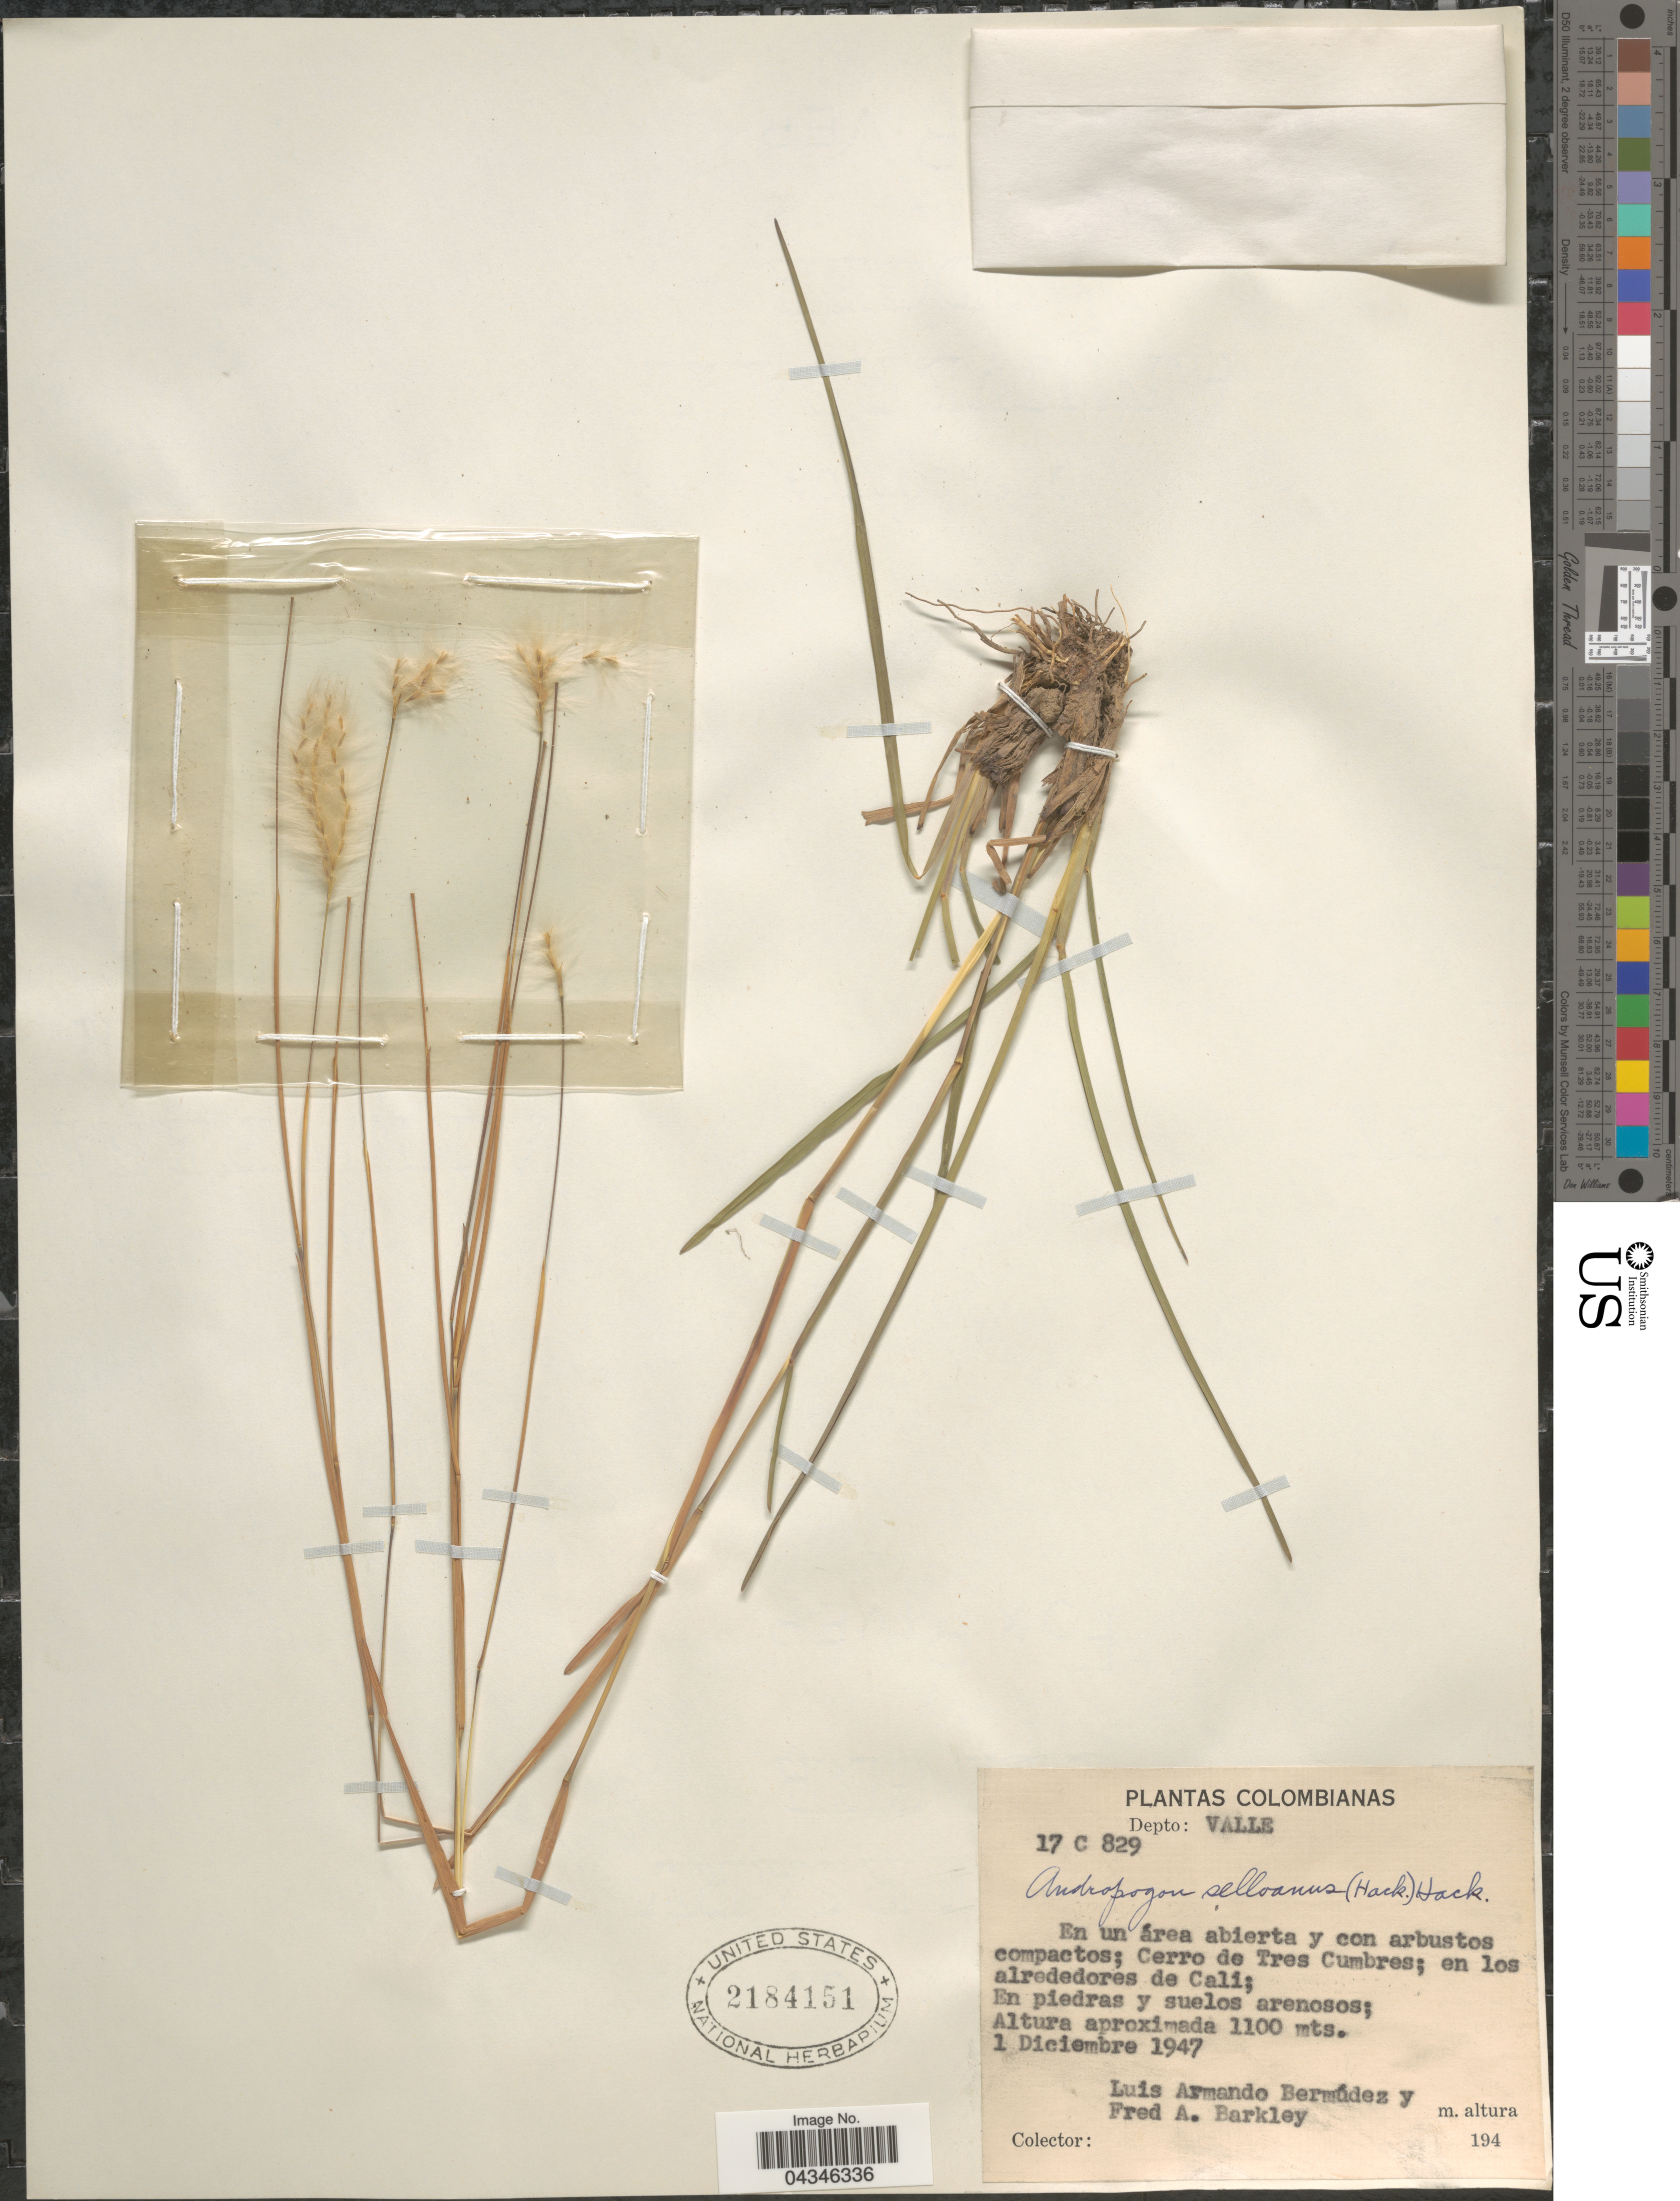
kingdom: Plantae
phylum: Tracheophyta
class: Liliopsida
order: Poales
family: Poaceae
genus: Andropogon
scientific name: Andropogon selloanus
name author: (Hack.) Hack.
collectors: L. Bermudez & F. A. Barkley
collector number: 17C829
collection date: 1947-12-01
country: Colombia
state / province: Valle del Cauca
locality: Depto: Valle. Cerro de Tres Cumbres; en los alrededores de Cali.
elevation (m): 1100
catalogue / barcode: US 2184151